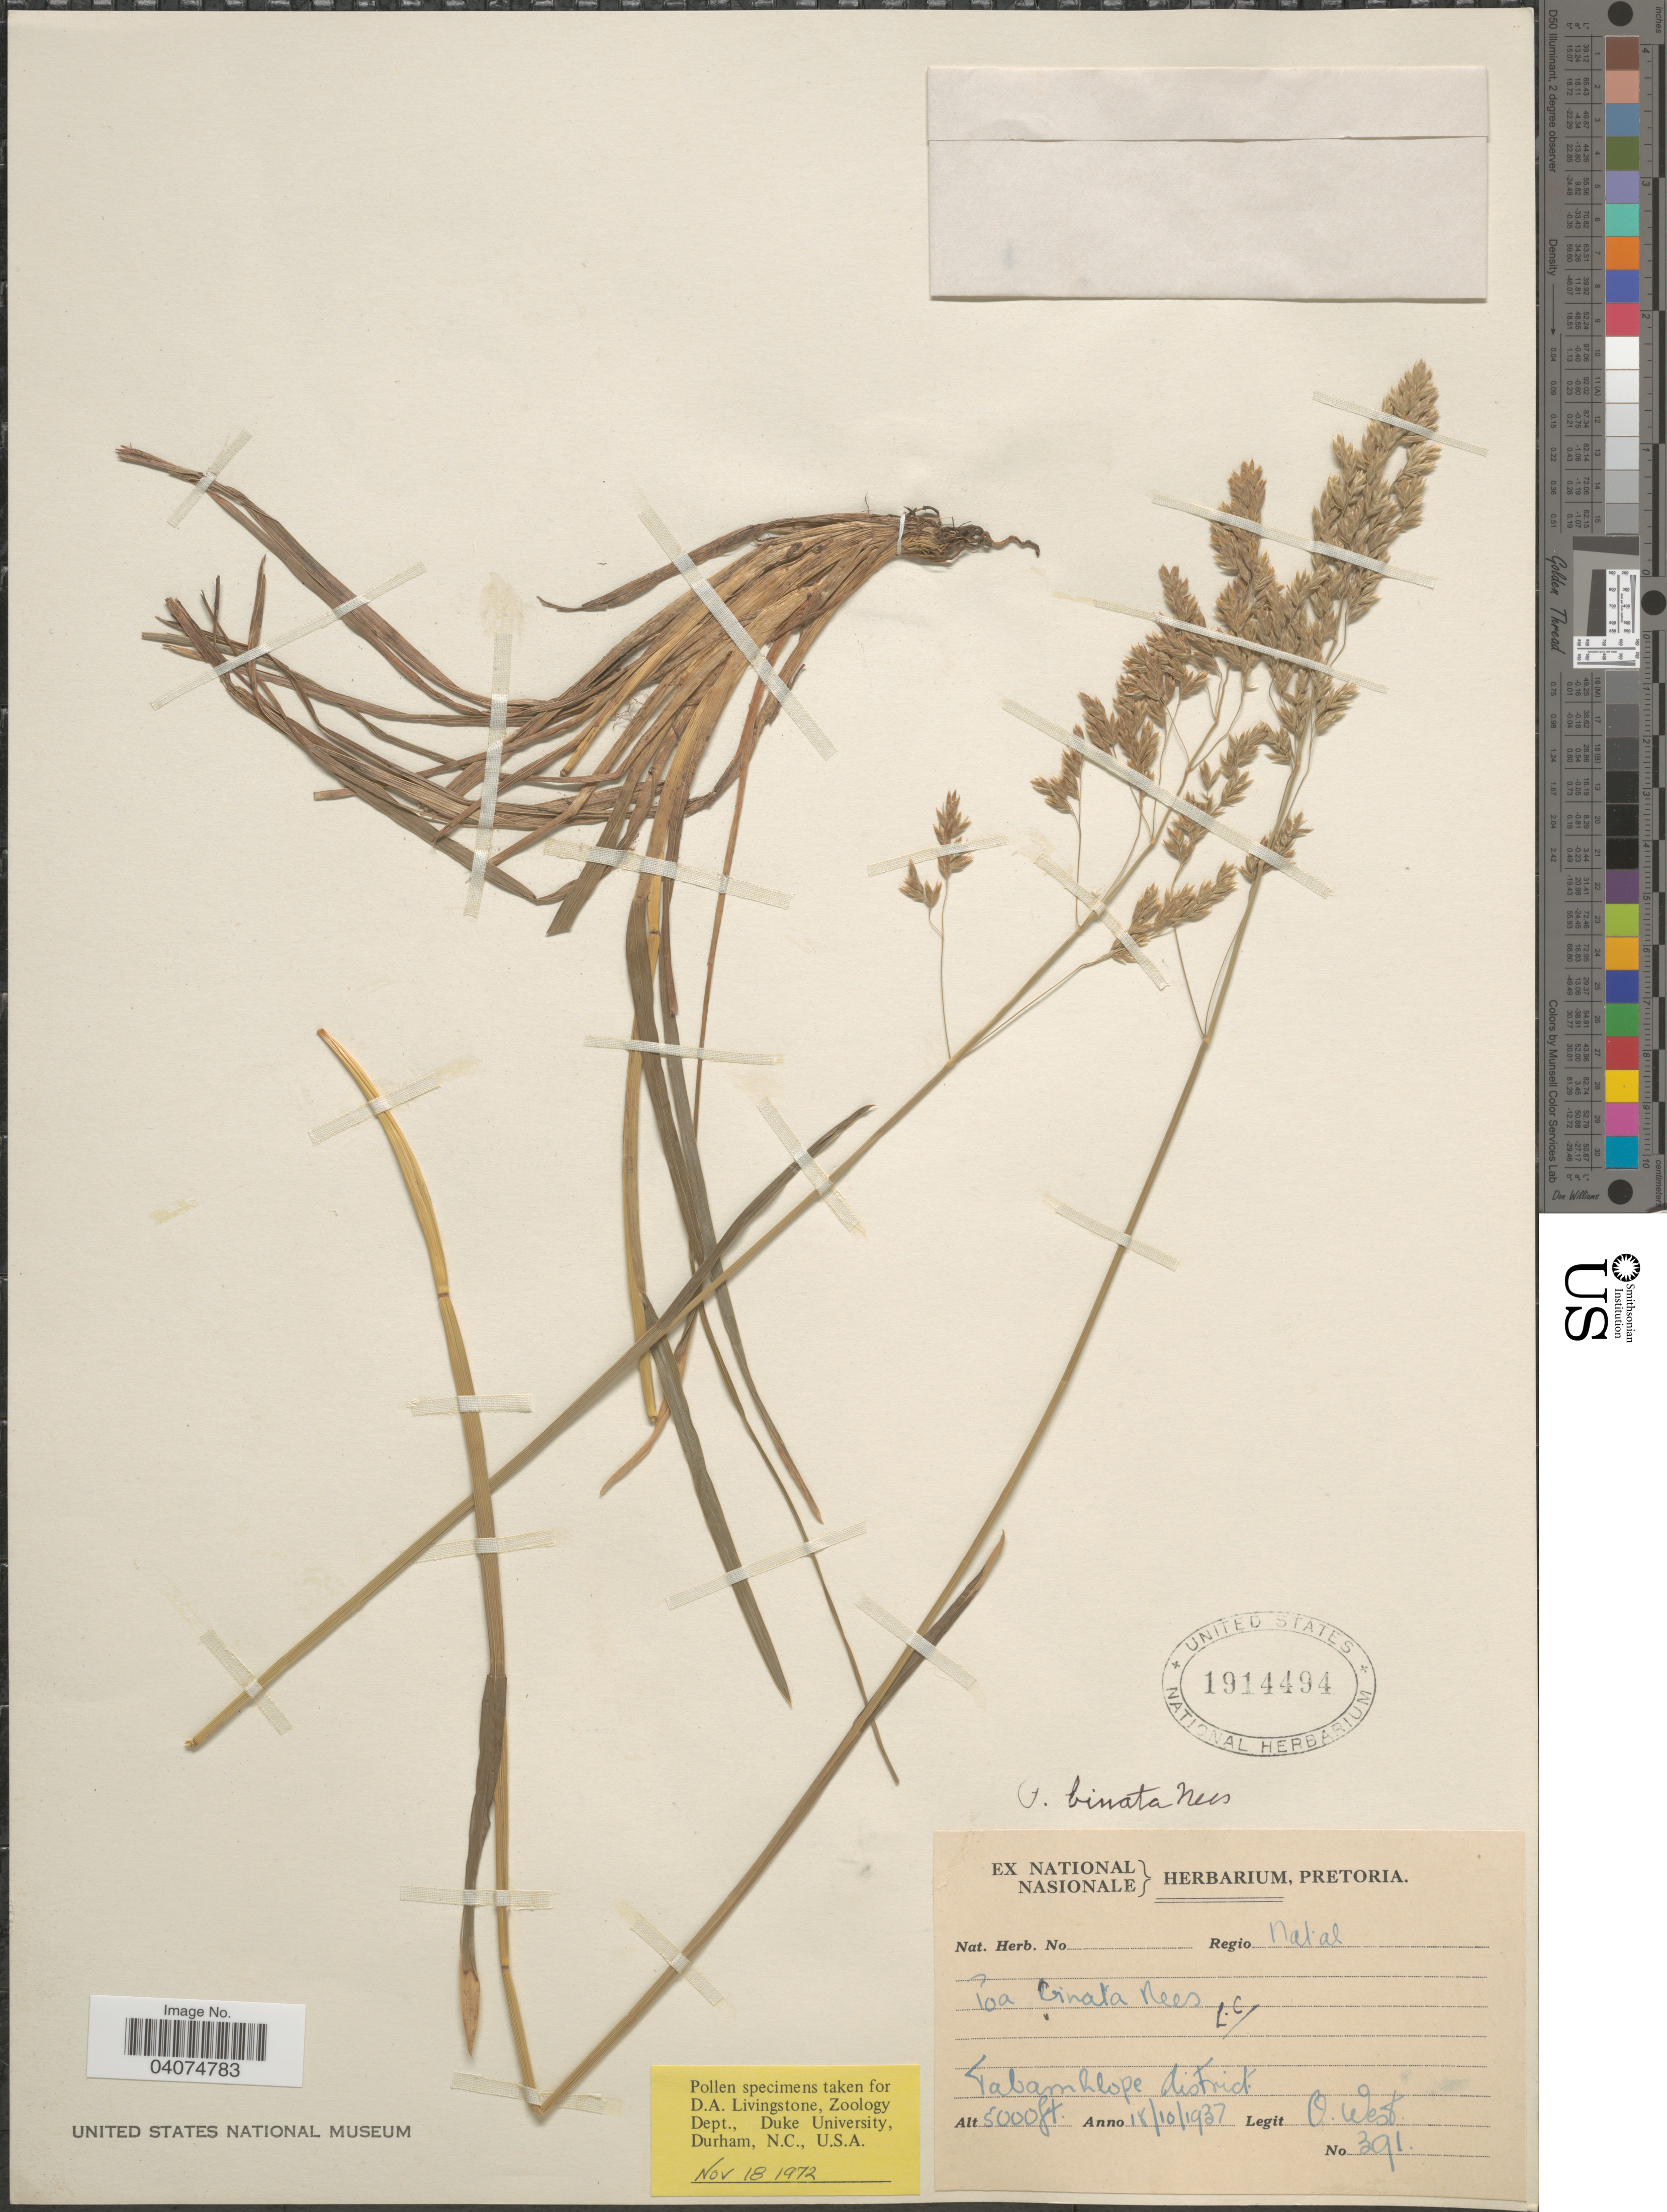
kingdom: Plantae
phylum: Tracheophyta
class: Liliopsida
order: Poales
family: Poaceae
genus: Poa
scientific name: Poa binata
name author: Nees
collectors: O. West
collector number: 391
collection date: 1937-10-18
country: South Africa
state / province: KwaZulu-Natal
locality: Regio Natal. Tabamhlope district.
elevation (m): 1524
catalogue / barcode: US 1914494